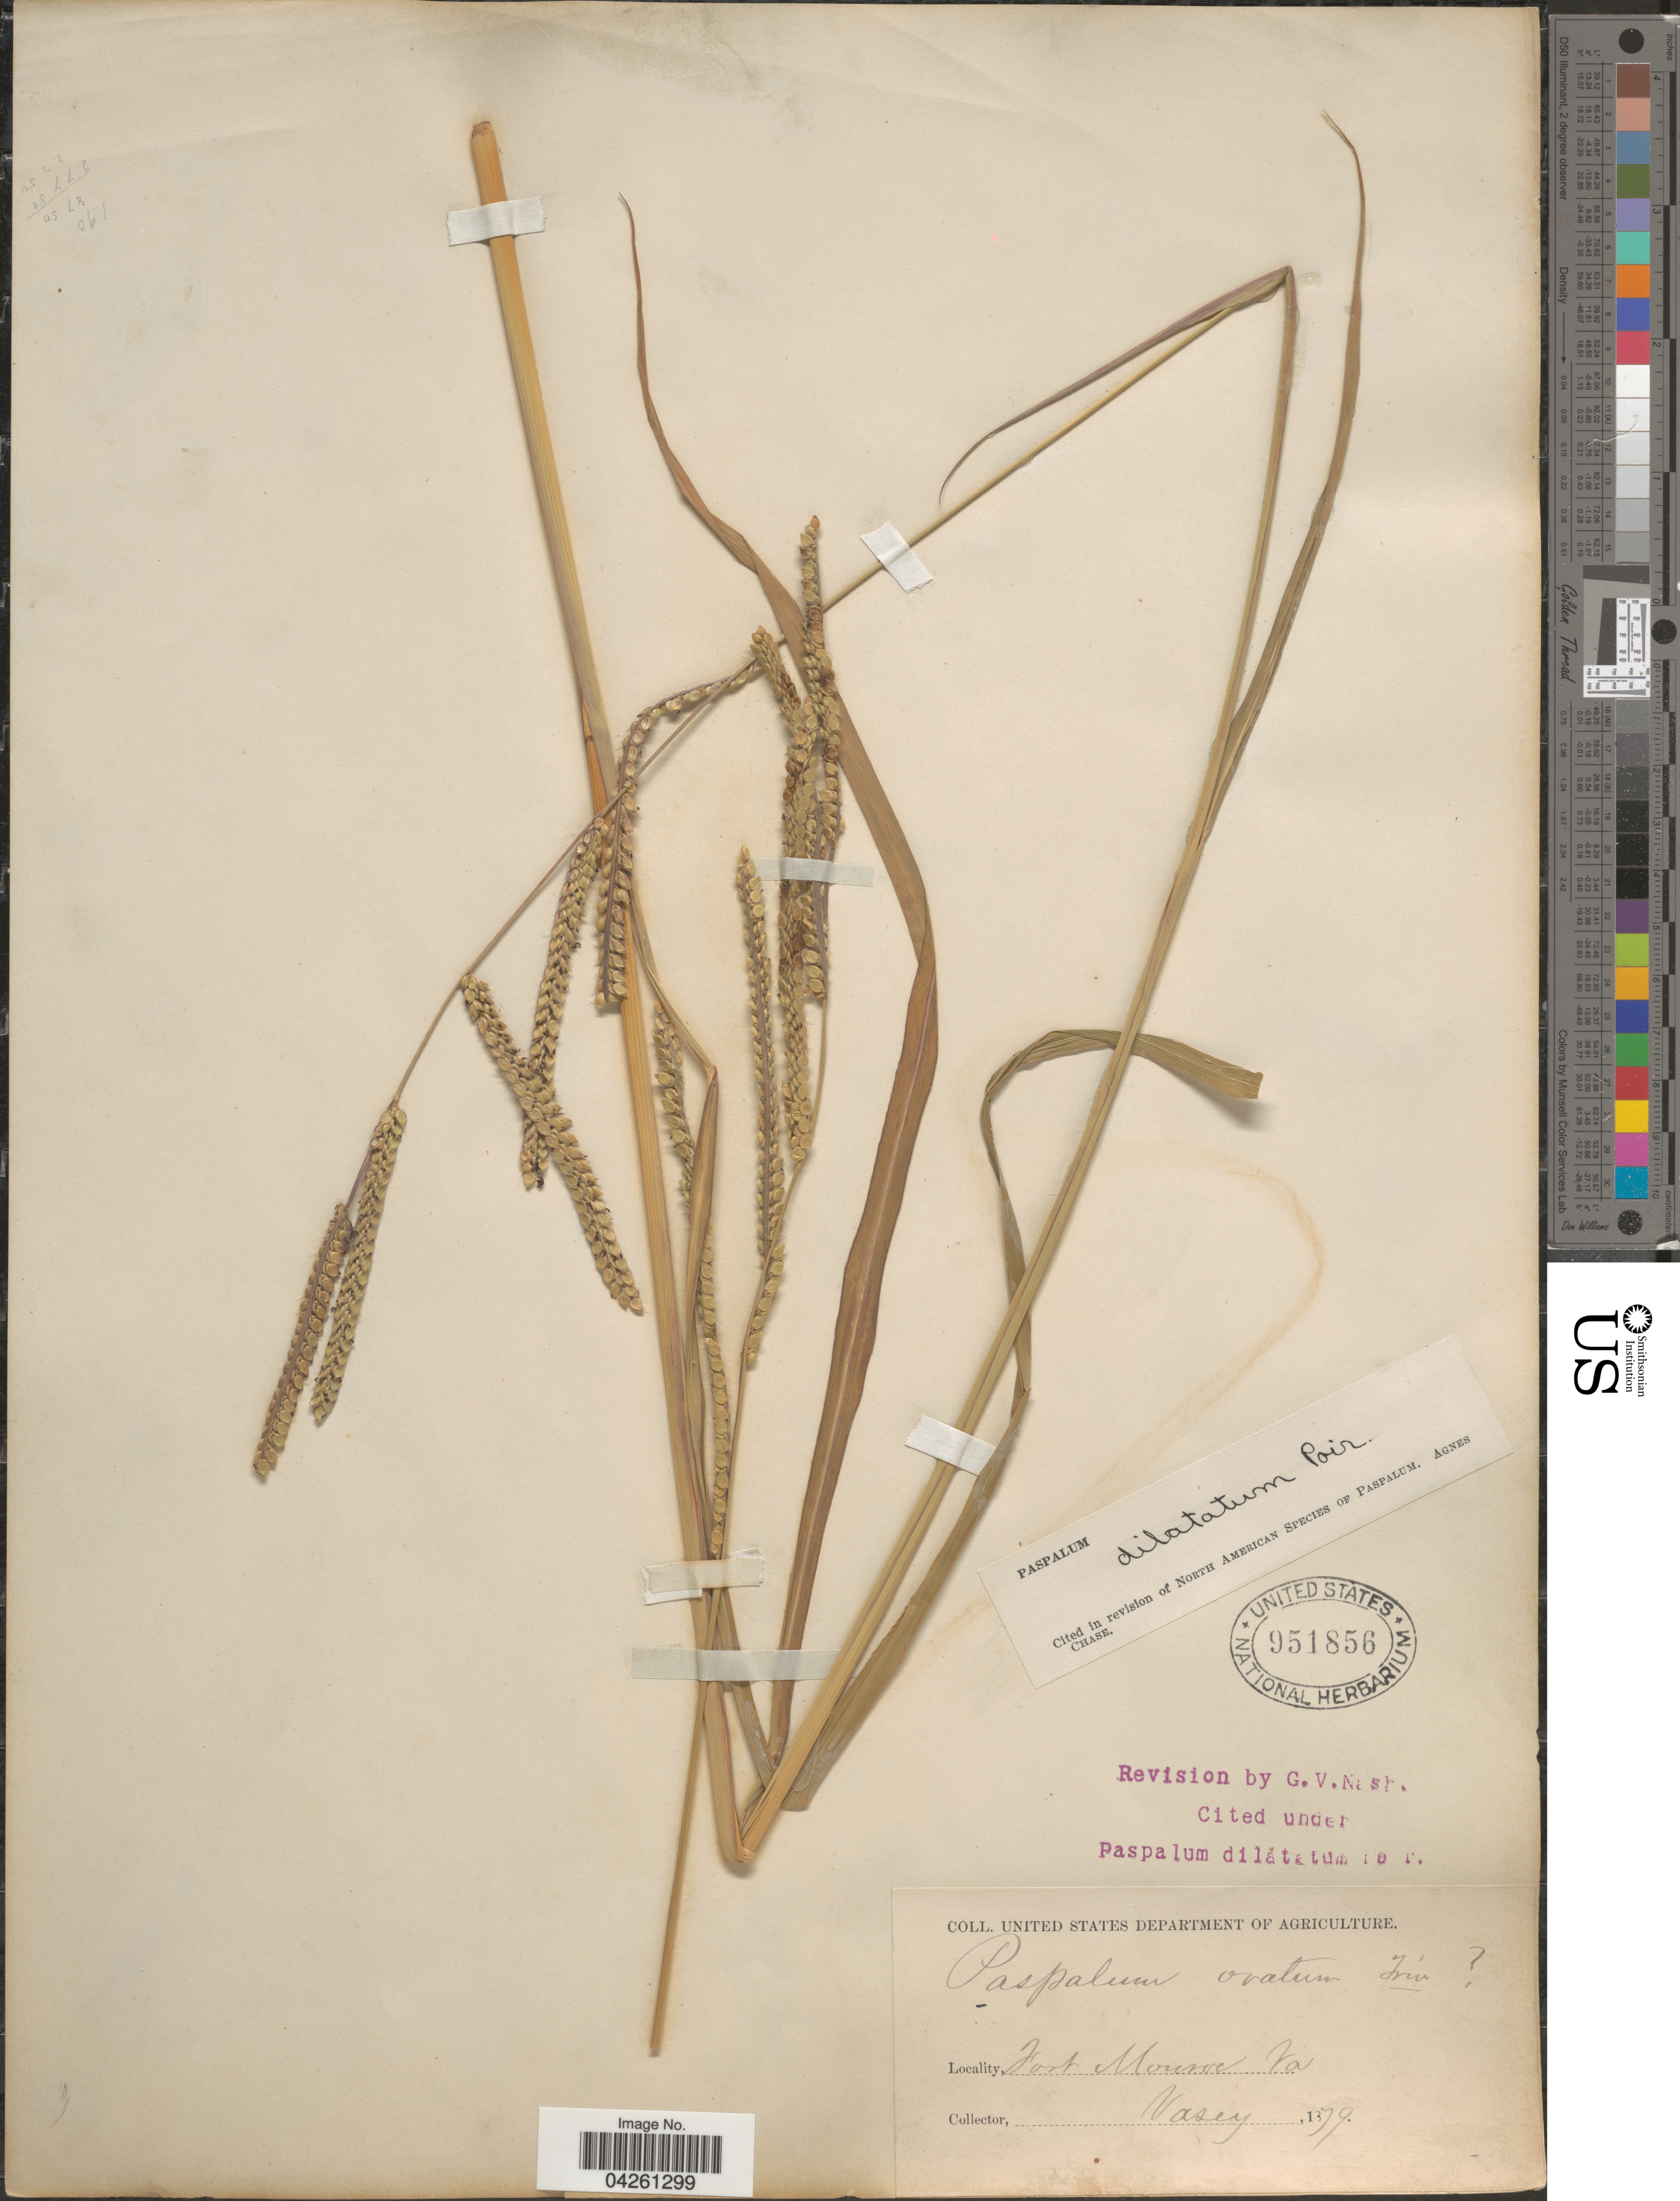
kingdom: Plantae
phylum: Tracheophyta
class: Liliopsida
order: Poales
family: Poaceae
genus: Paspalum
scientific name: Paspalum dilatatum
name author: Poir.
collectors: Vasey, --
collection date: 1879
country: United States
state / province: Virginia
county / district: City of Hampton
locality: Fort Monroe.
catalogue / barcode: US 951856